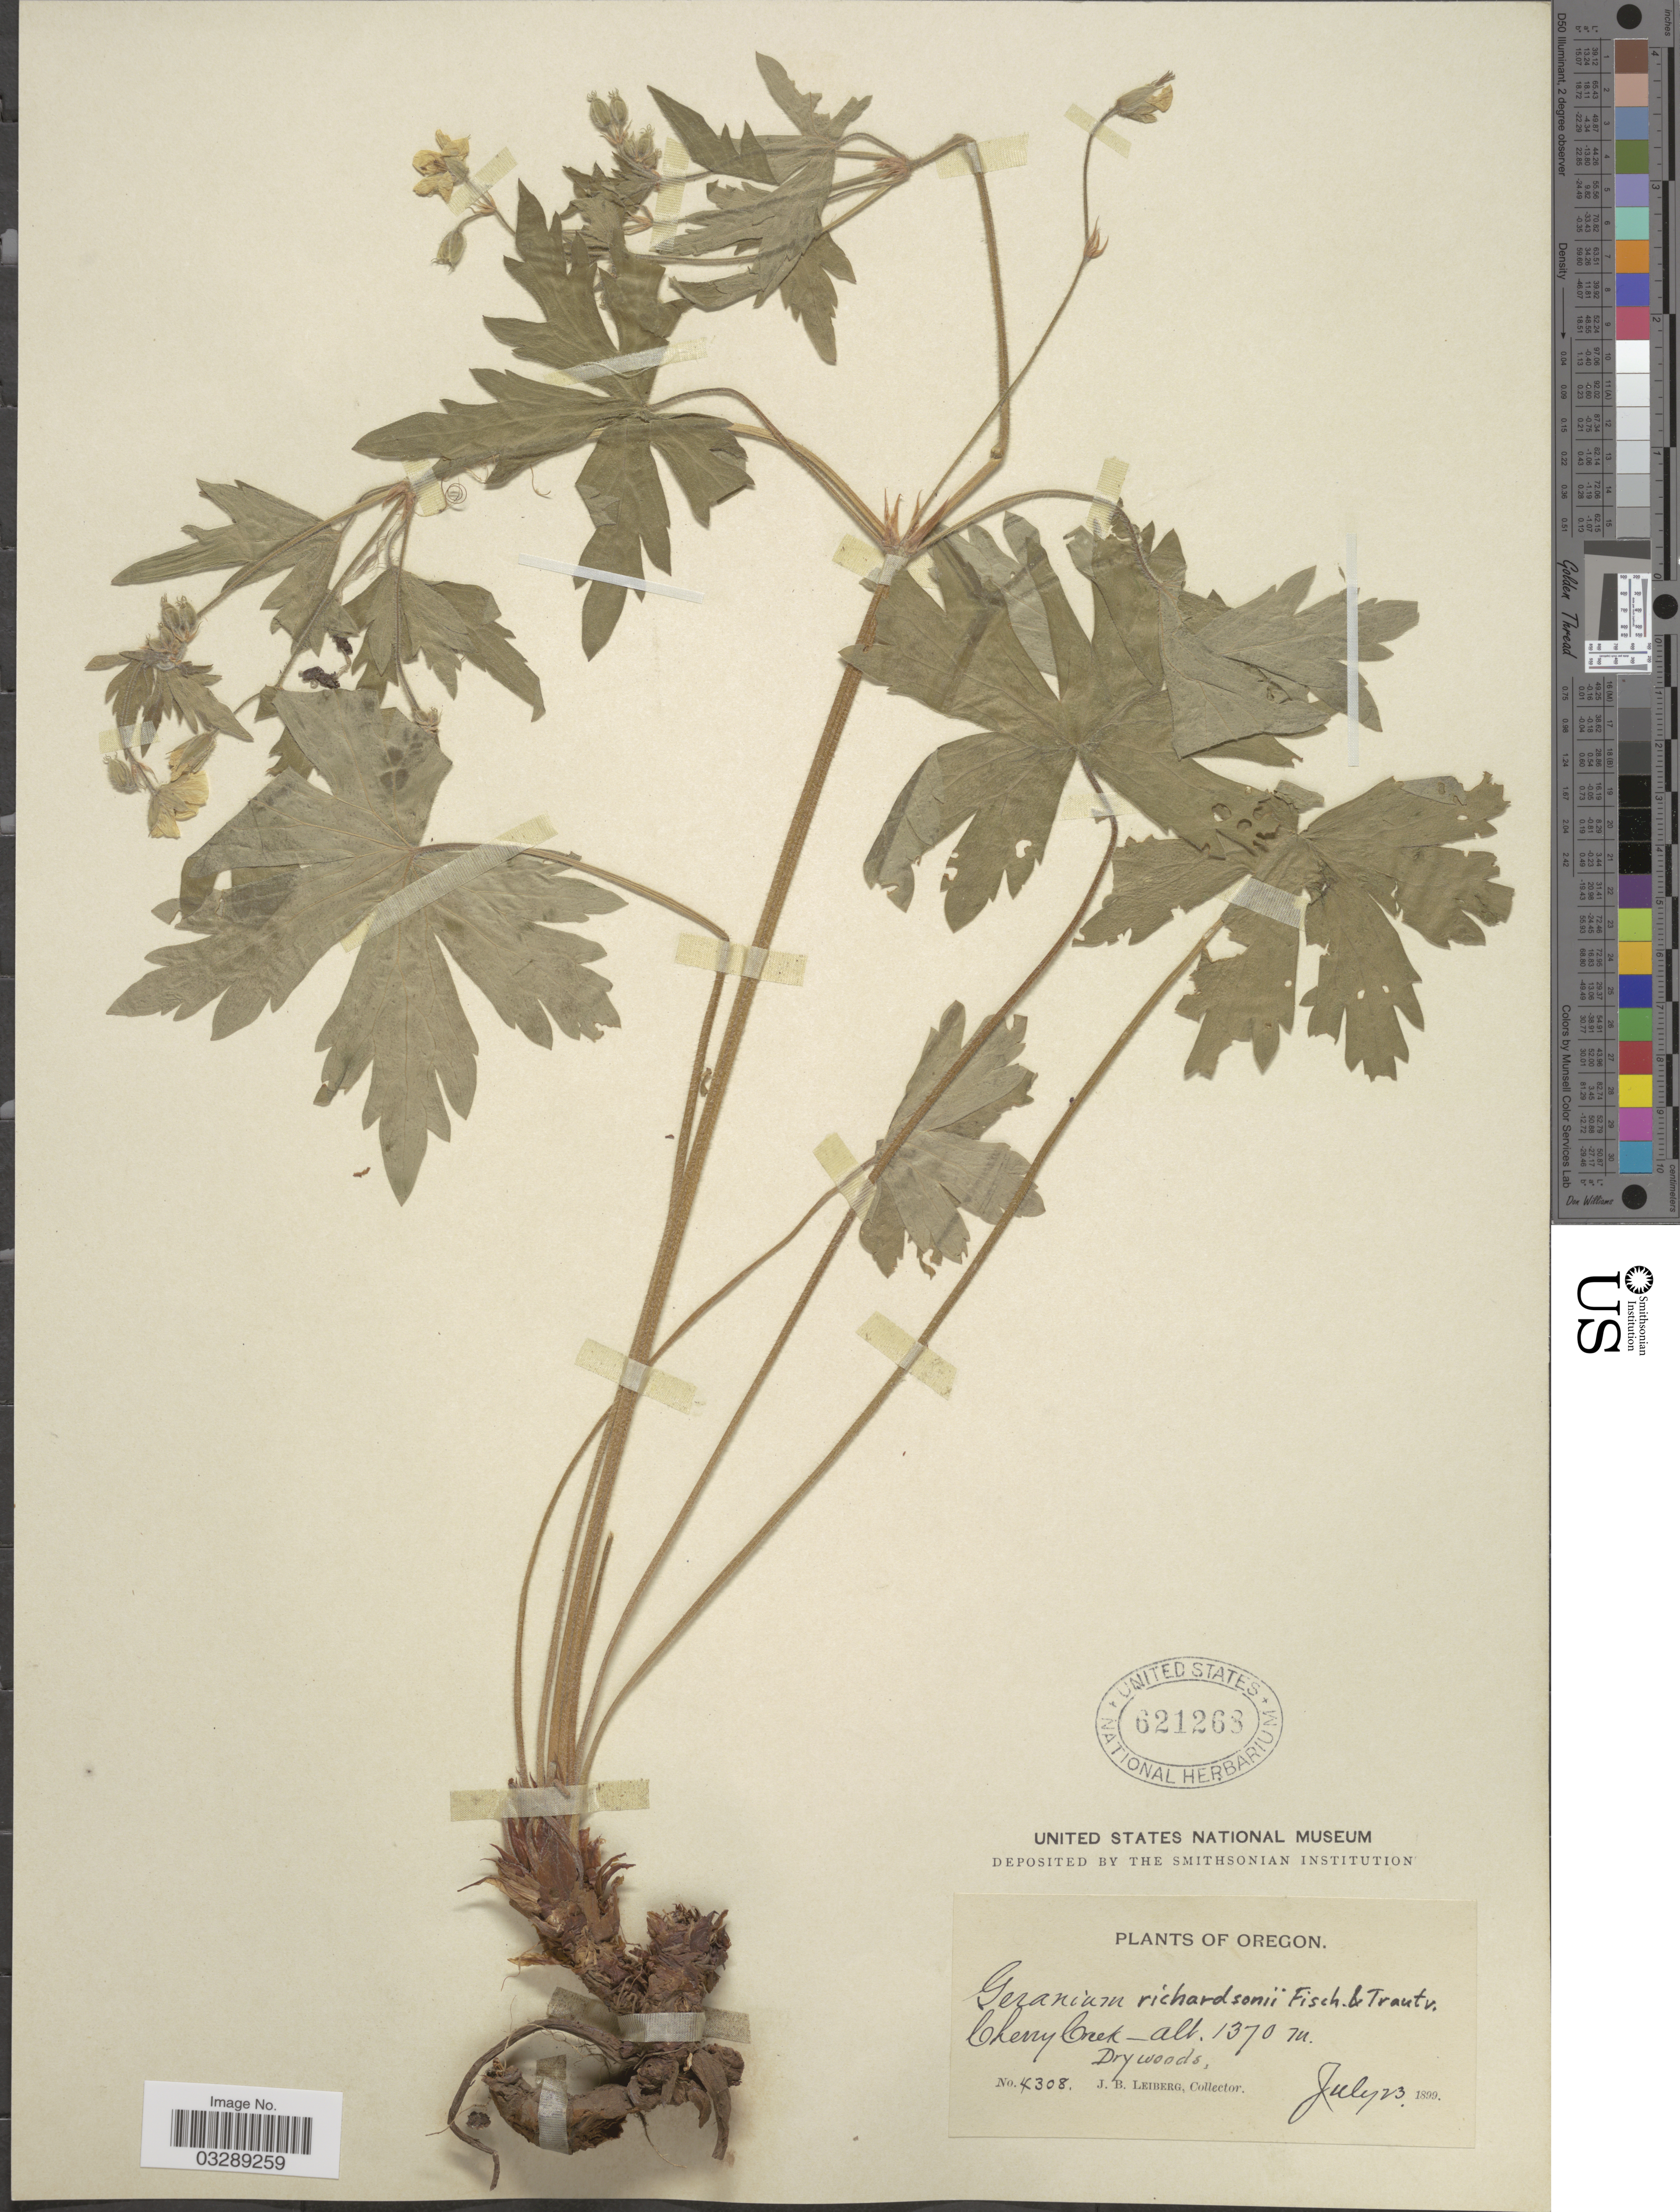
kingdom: Plantae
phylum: Tracheophyta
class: Magnoliopsida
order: Geraniales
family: Geraniaceae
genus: Geranium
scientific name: Geranium richardsonii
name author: Fisch. & Trautv.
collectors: J. B. Leiberg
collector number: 4308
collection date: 1899-07-23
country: United States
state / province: Oregon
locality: Cherry Creek.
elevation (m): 1370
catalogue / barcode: US 621268